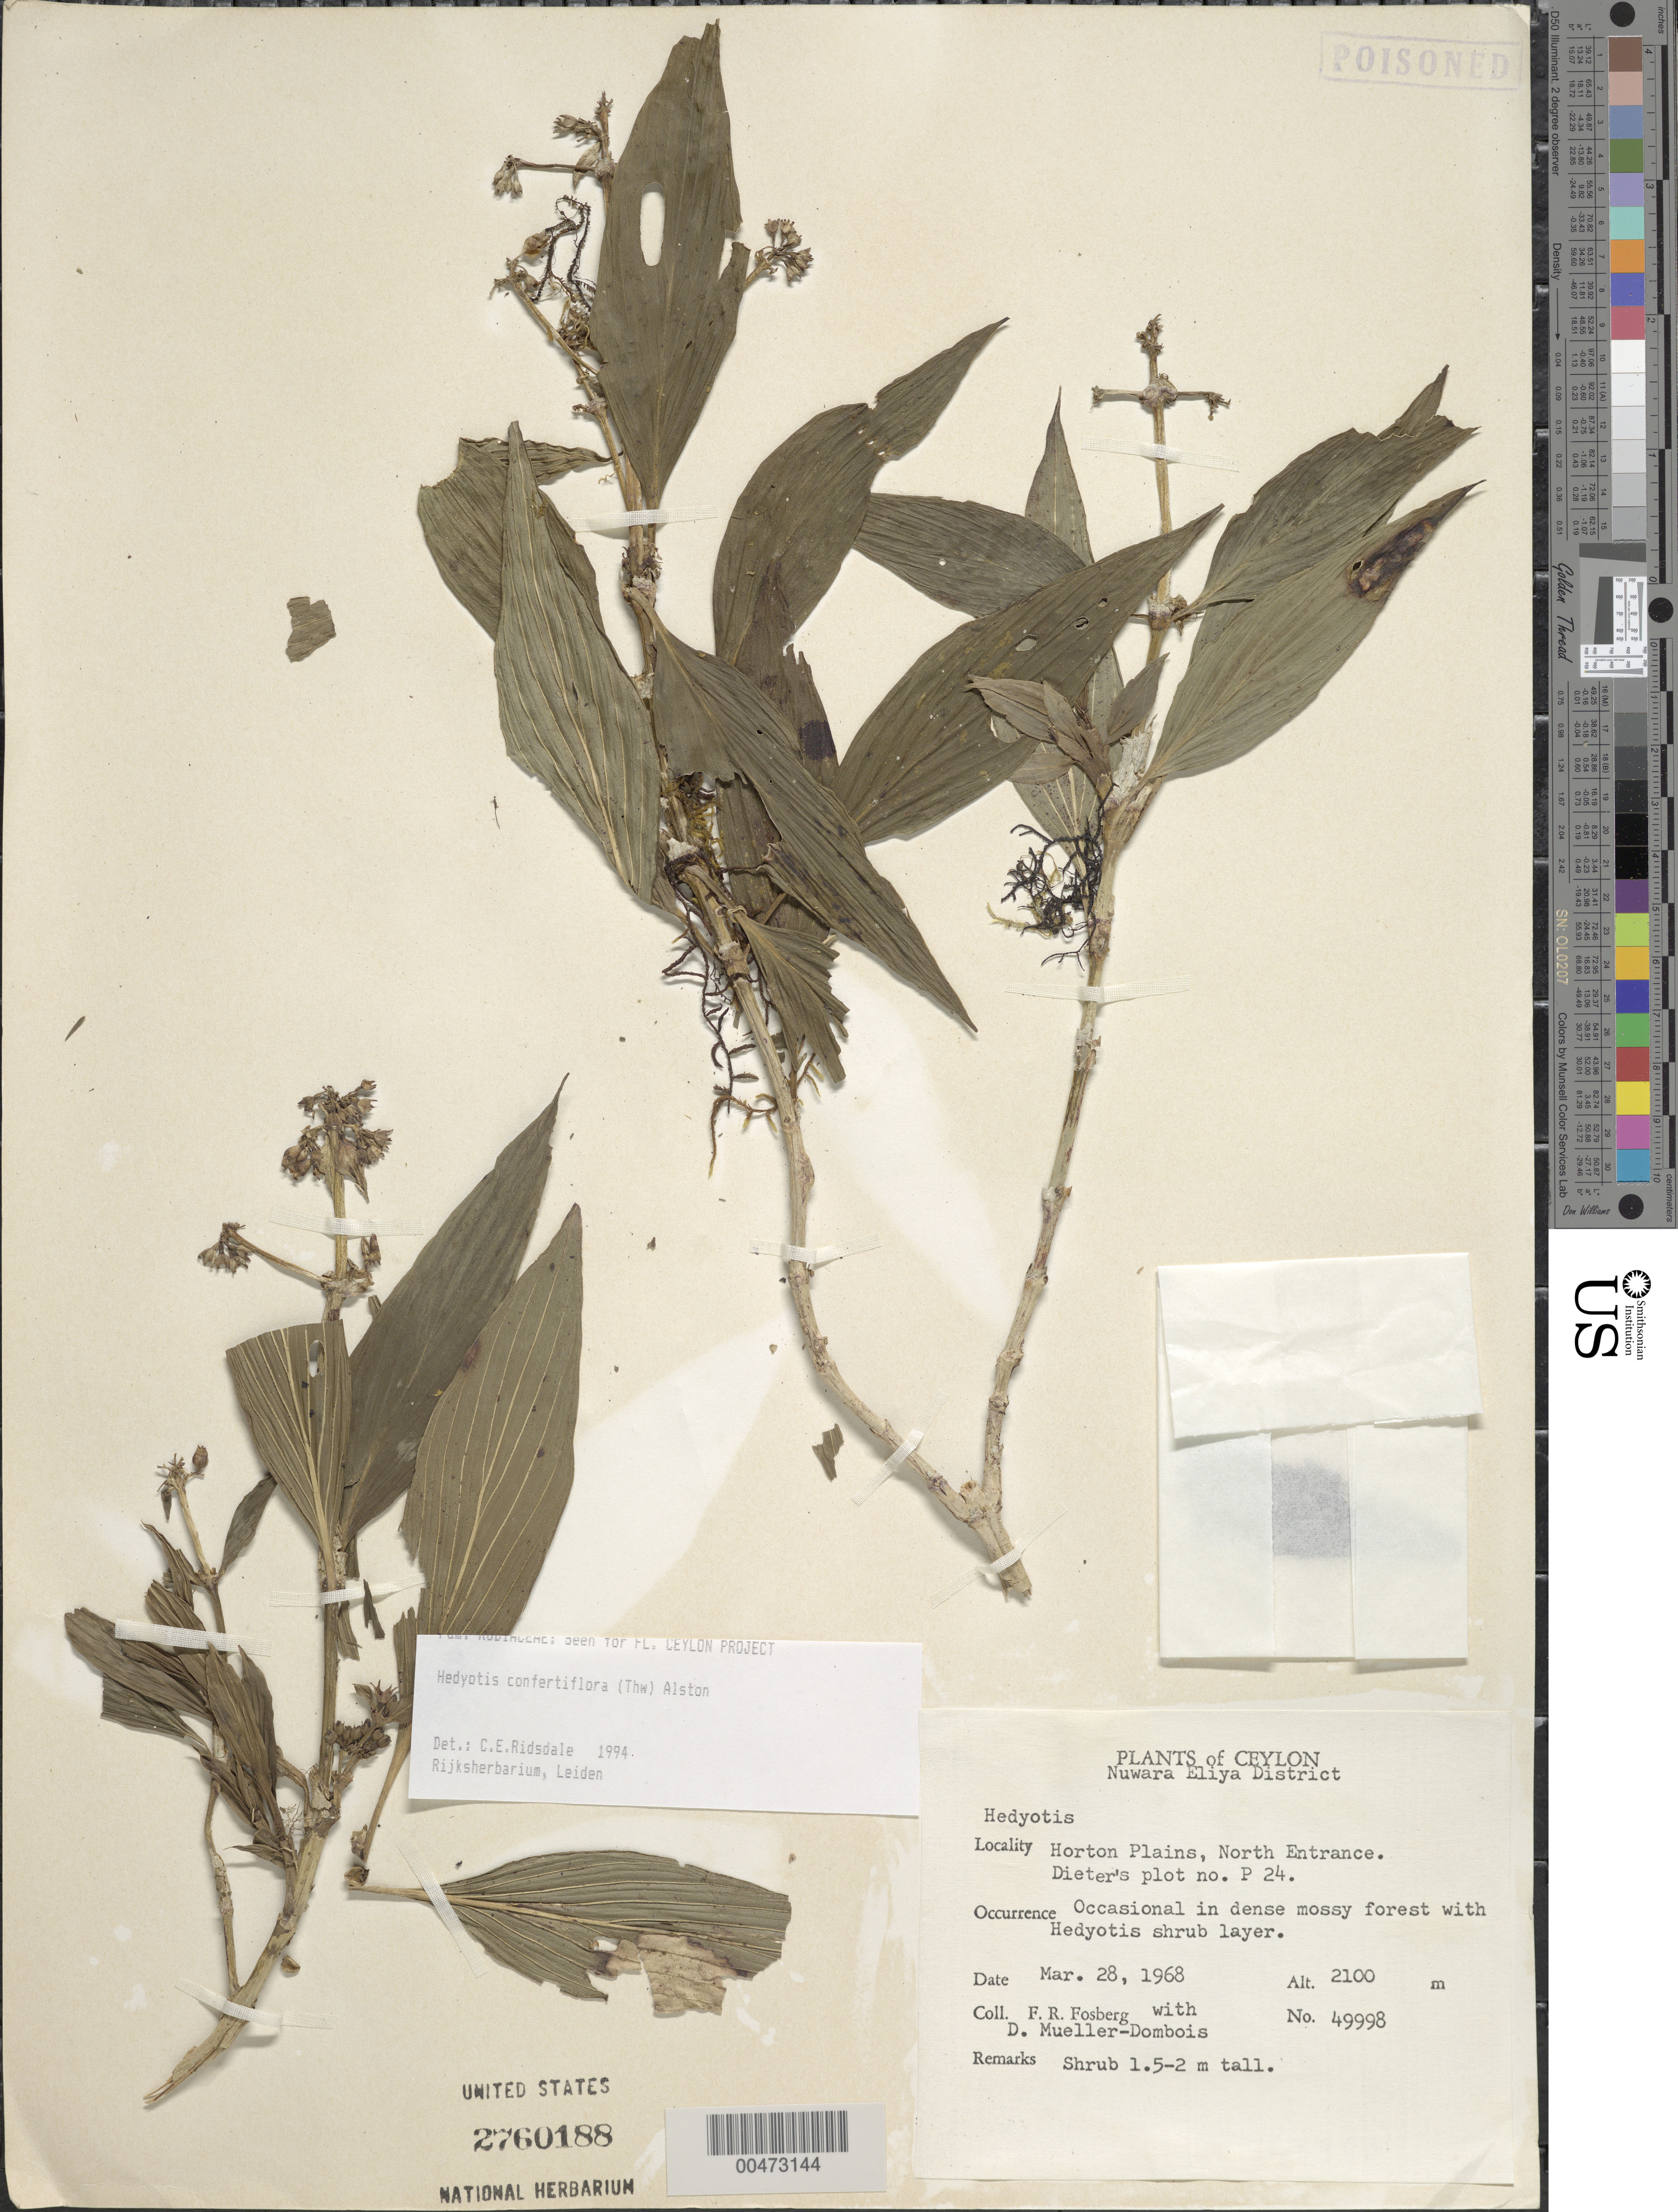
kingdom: Plantae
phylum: Tracheophyta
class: Magnoliopsida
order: Gentianales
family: Rubiaceae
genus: Hedyotis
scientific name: Hedyotis confertiflora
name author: (Thwaites) Alston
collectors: F. R. Fosberg & D. Mueller-Dombois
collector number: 49998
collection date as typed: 28 Mar 1968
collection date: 1968-03-28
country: Sri Lanka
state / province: Central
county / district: Nuwara Eliya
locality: Horton Plains, North Entrance, Dieter's plot no P24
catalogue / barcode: US 2760188